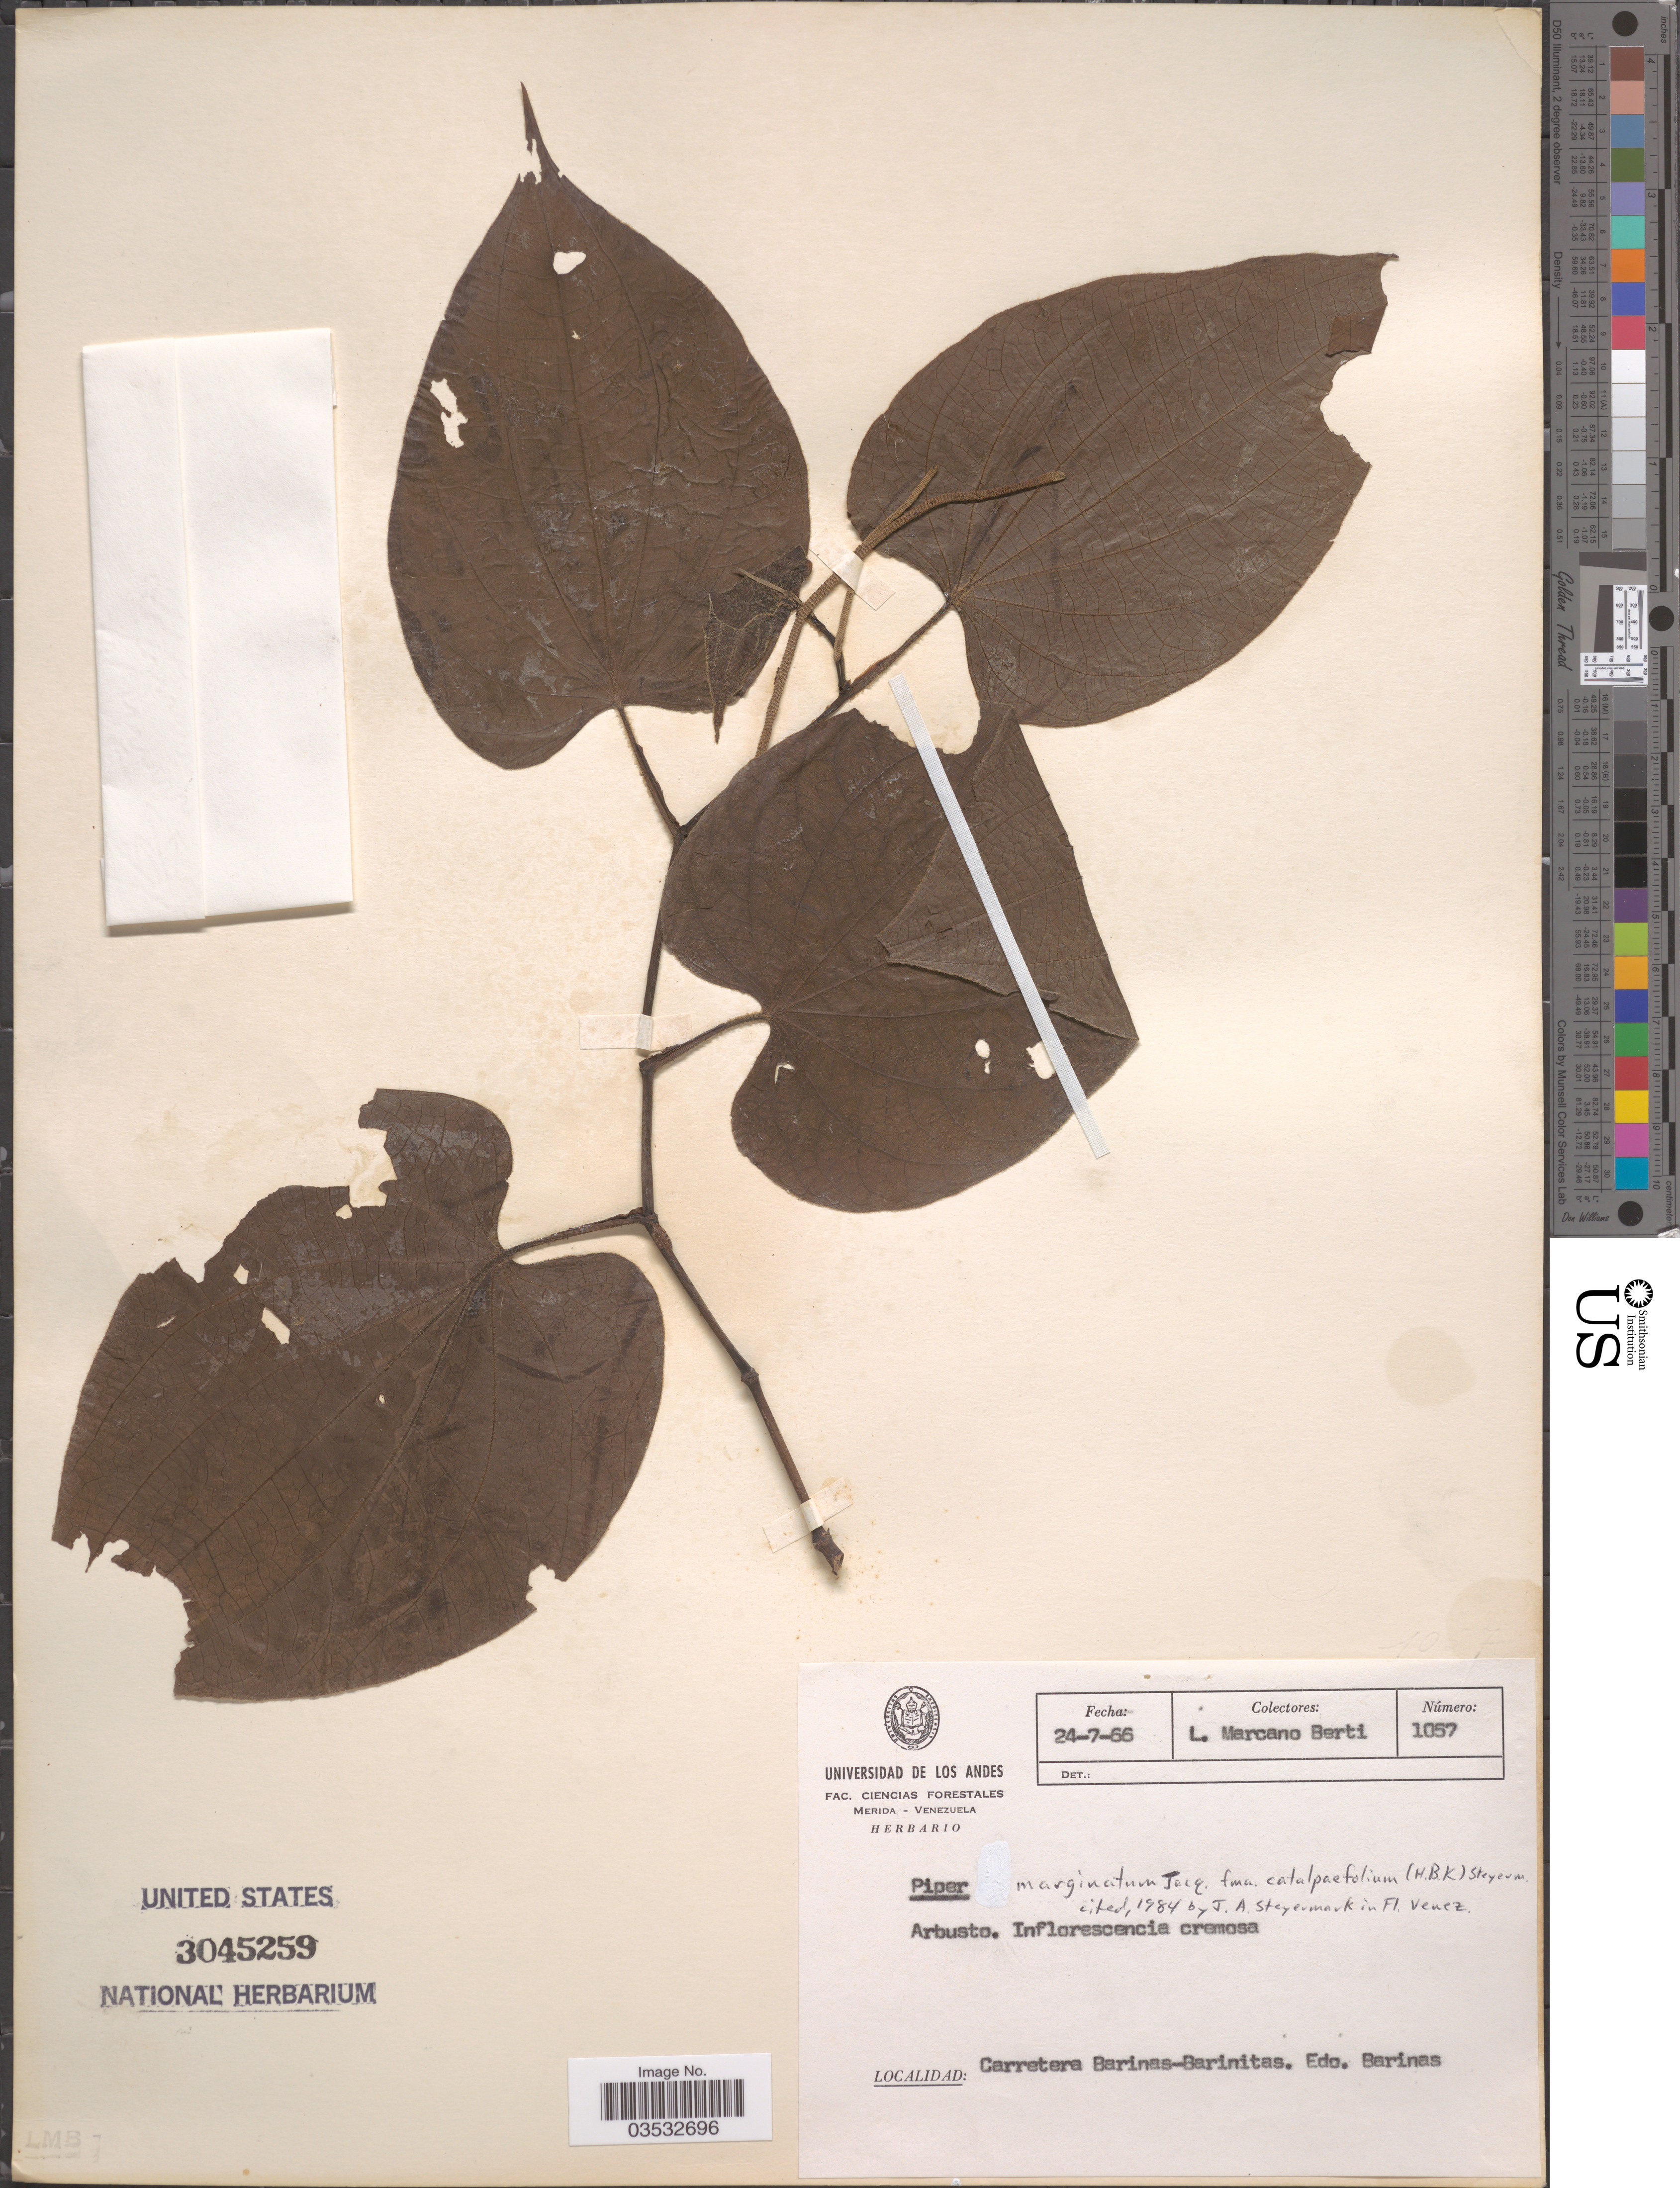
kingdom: Plantae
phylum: Tracheophyta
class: Magnoliopsida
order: Piperales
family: Piperaceae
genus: Piper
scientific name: Piper marginatum f. catalpifolium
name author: (Kunth) Steyerm.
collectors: L. Marcano-Berti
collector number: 1057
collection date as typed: Transcribed d/m/y: 24/7/66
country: Venezuela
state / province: Barinas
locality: Carretera Barinas-Barinitas.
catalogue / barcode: US 3045259